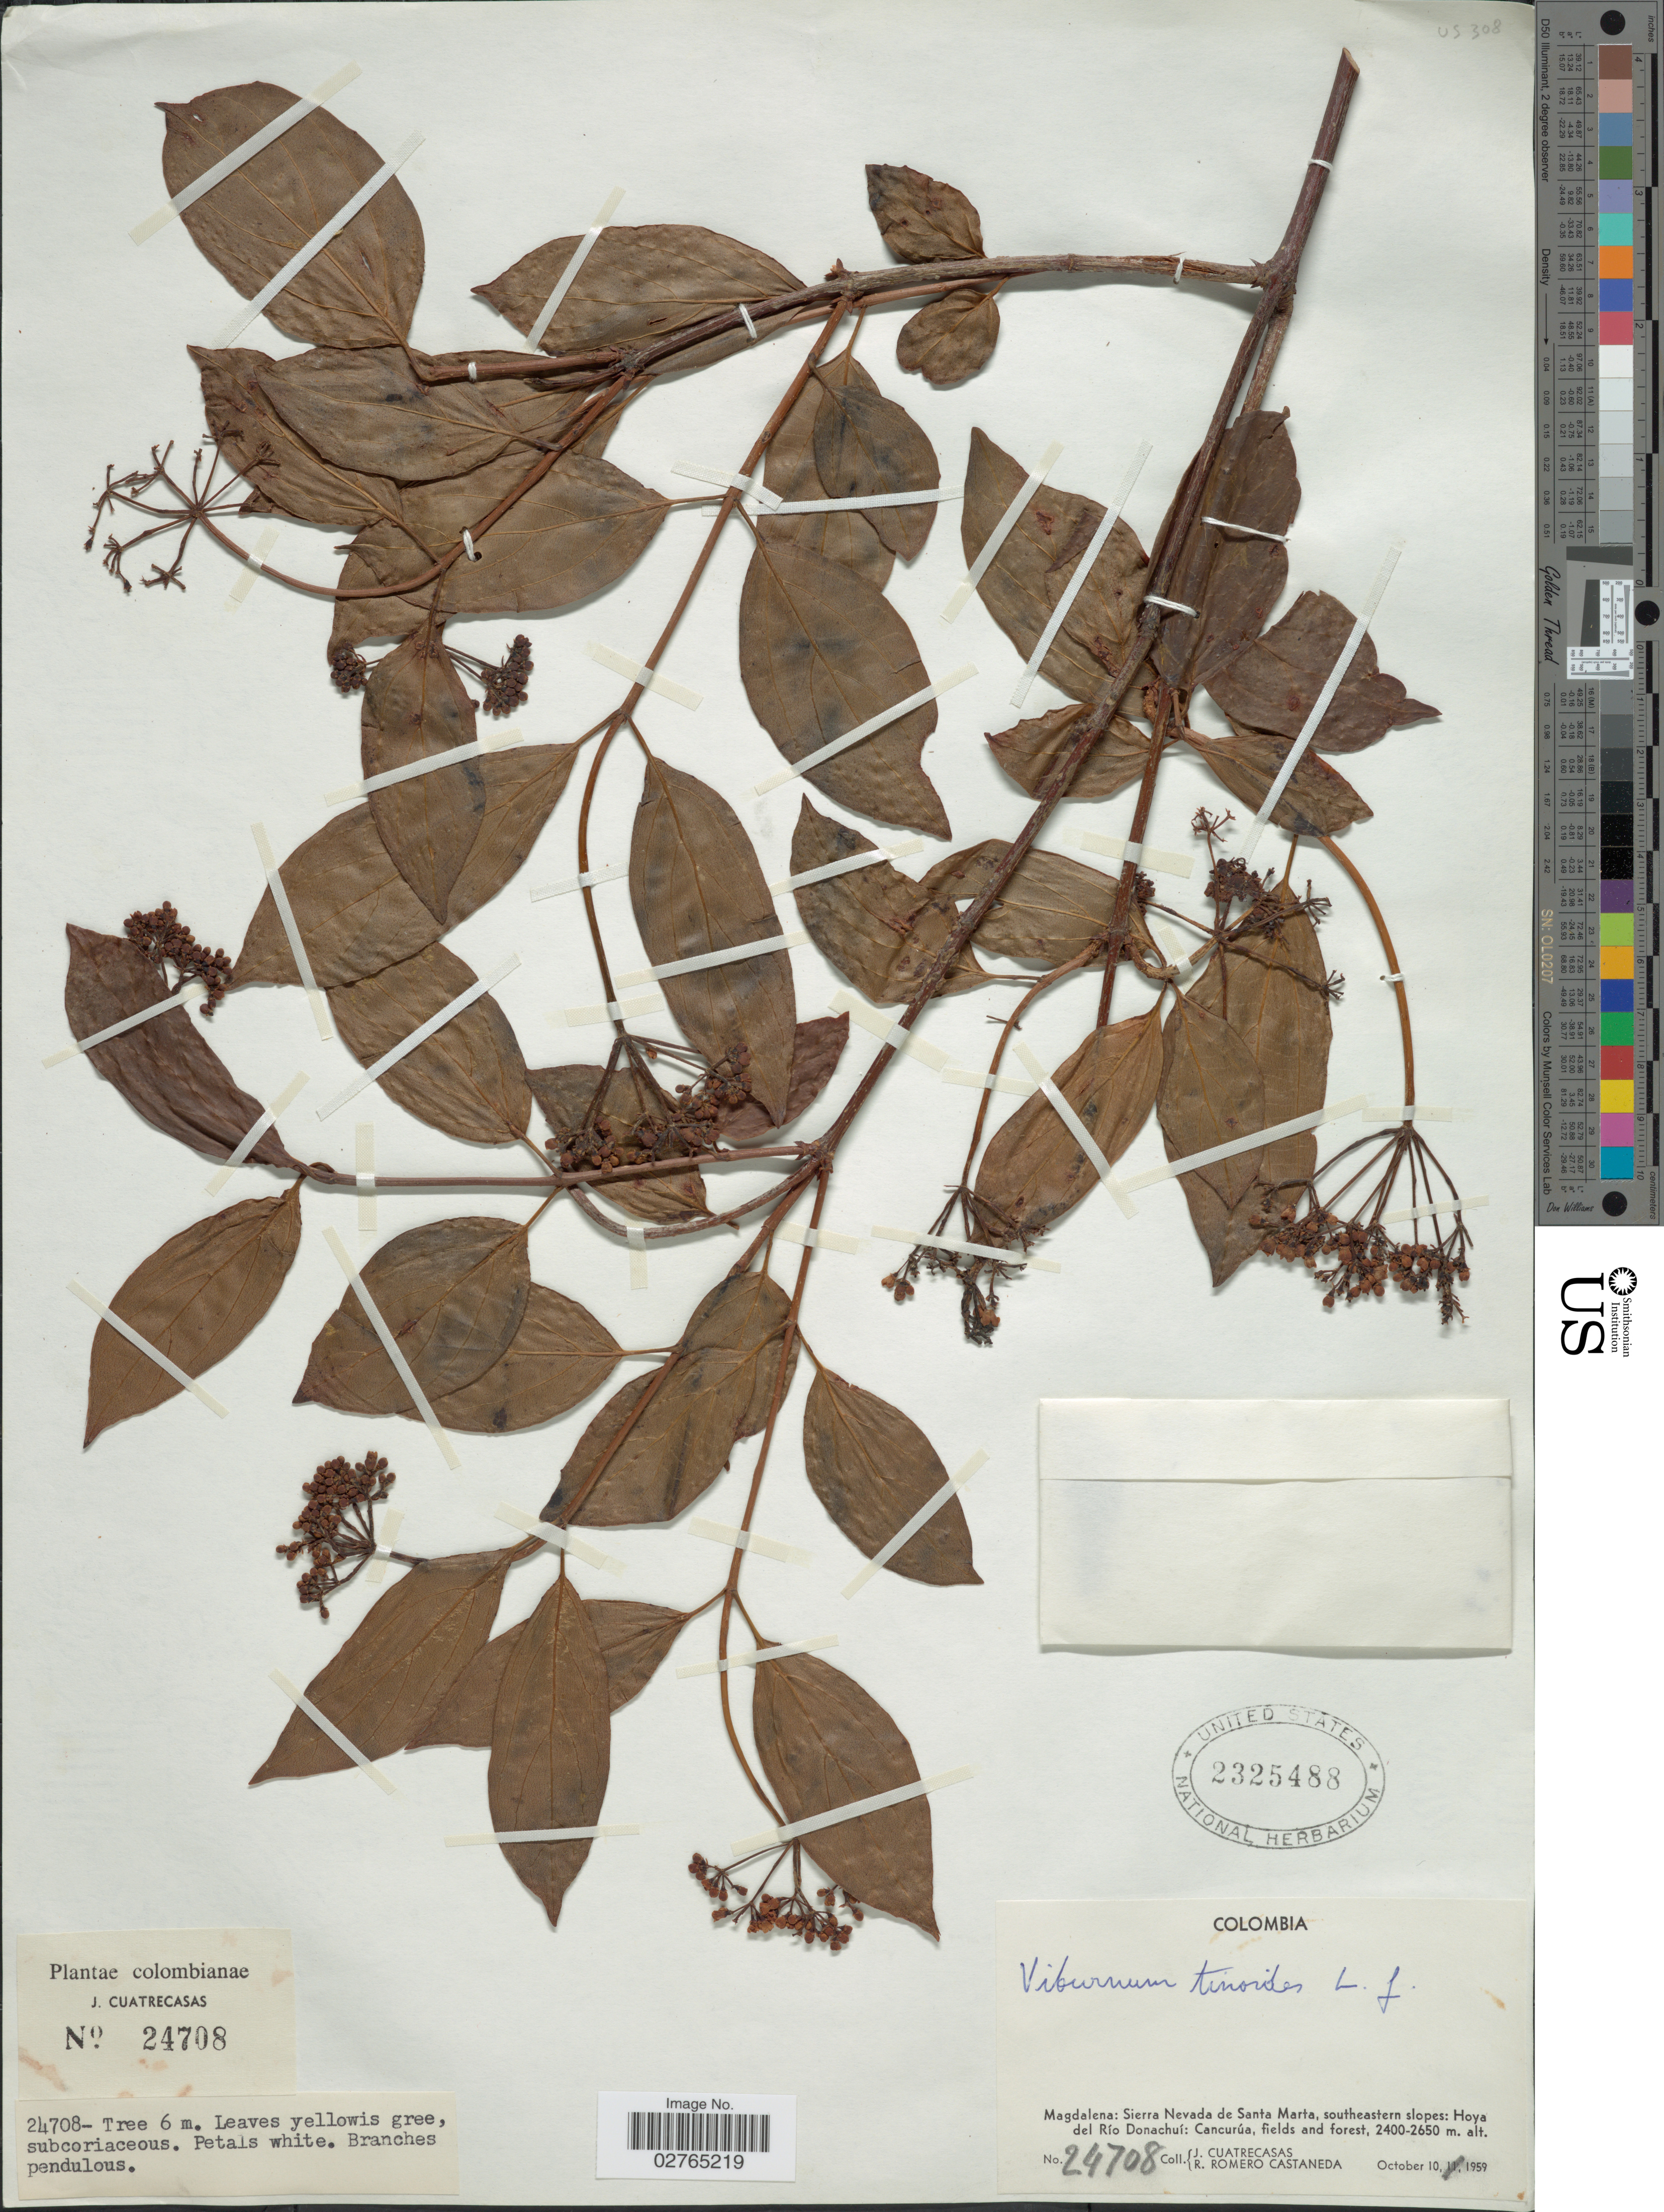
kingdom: Plantae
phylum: Tracheophyta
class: Magnoliopsida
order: Dipsacales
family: Viburnaceae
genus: Viburnum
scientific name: Viburnum tinoides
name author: L. f.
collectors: J. Cuatrecasas & R. Romero Castañeda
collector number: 24708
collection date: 1959-10-10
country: Colombia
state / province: Magdalena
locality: Sierra Nevada de Santa Marta, southeastern slopes: Hoya del Río Donachuí: Canurúa, fields and forest.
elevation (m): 2400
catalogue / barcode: US 2325488